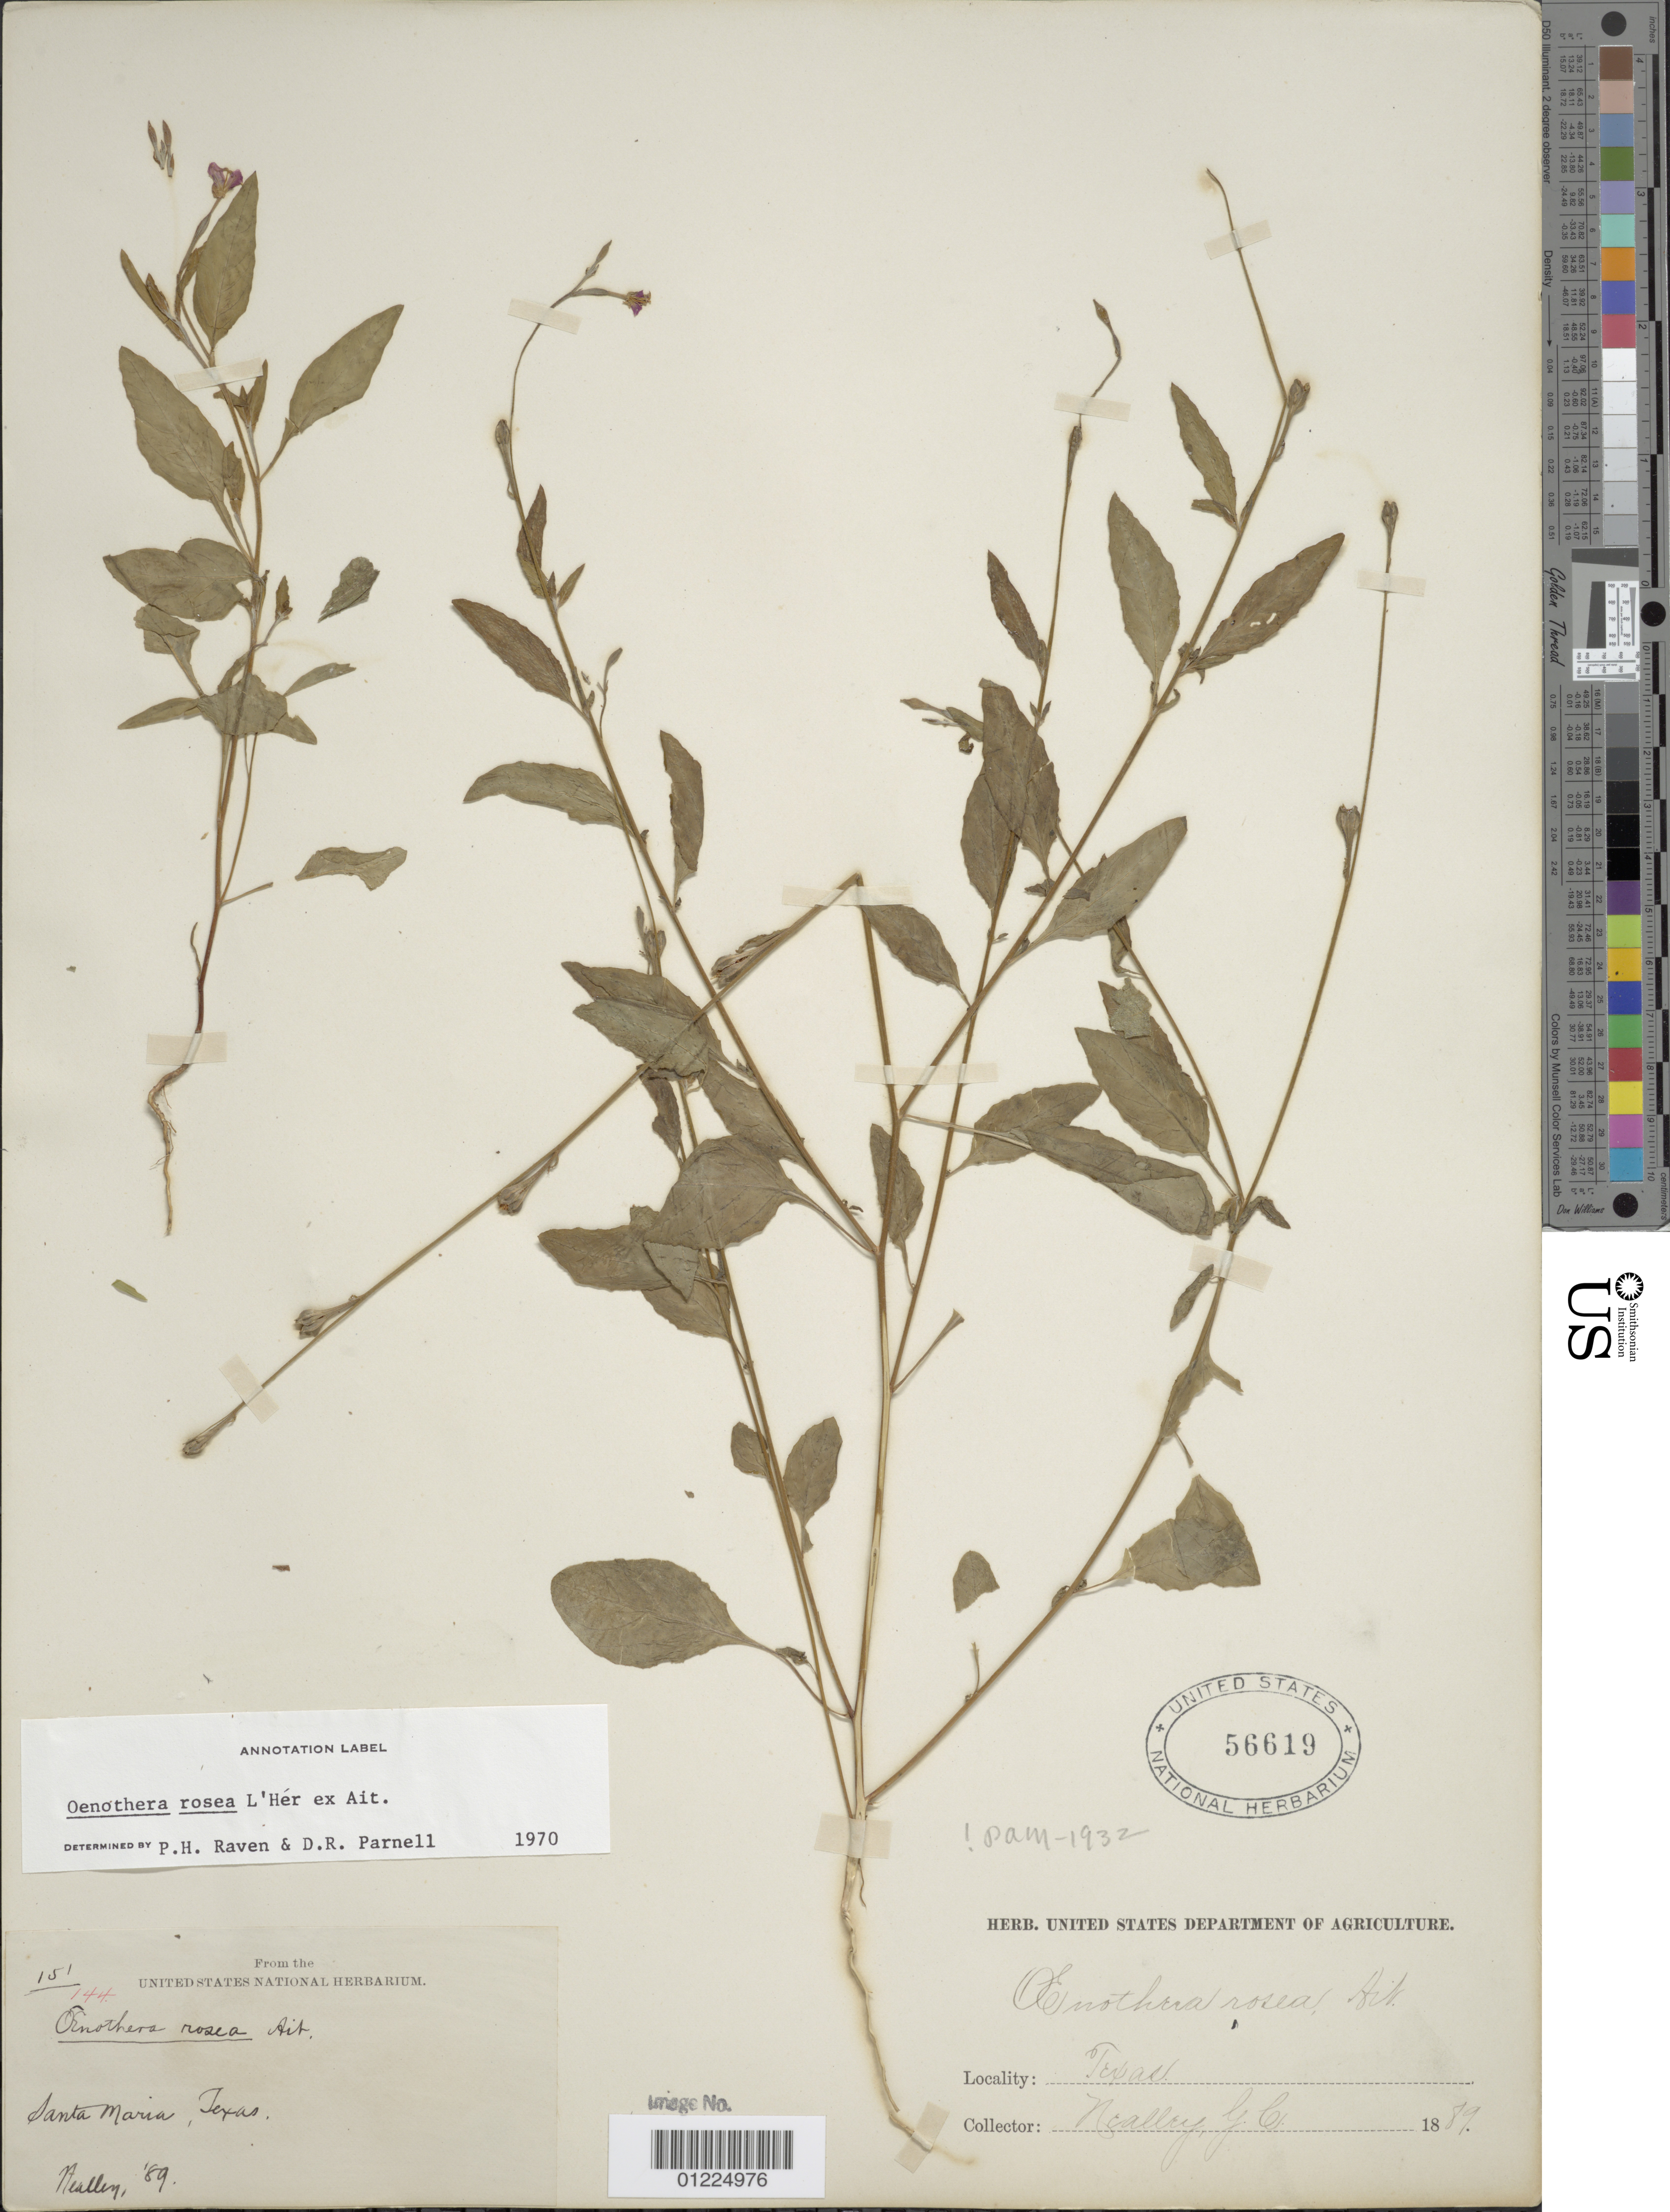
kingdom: Plantae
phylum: Tracheophyta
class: Magnoliopsida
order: Myrtales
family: Onagraceae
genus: Oenothera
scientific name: Oenothera rosea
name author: L'Hér. ex Aiton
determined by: Raven, P. H.; Parnell, D. R.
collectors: G. C. Nealley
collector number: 151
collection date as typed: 1889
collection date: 1889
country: United States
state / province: Texas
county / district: Cameron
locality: Santa Maria.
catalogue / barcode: US 56619